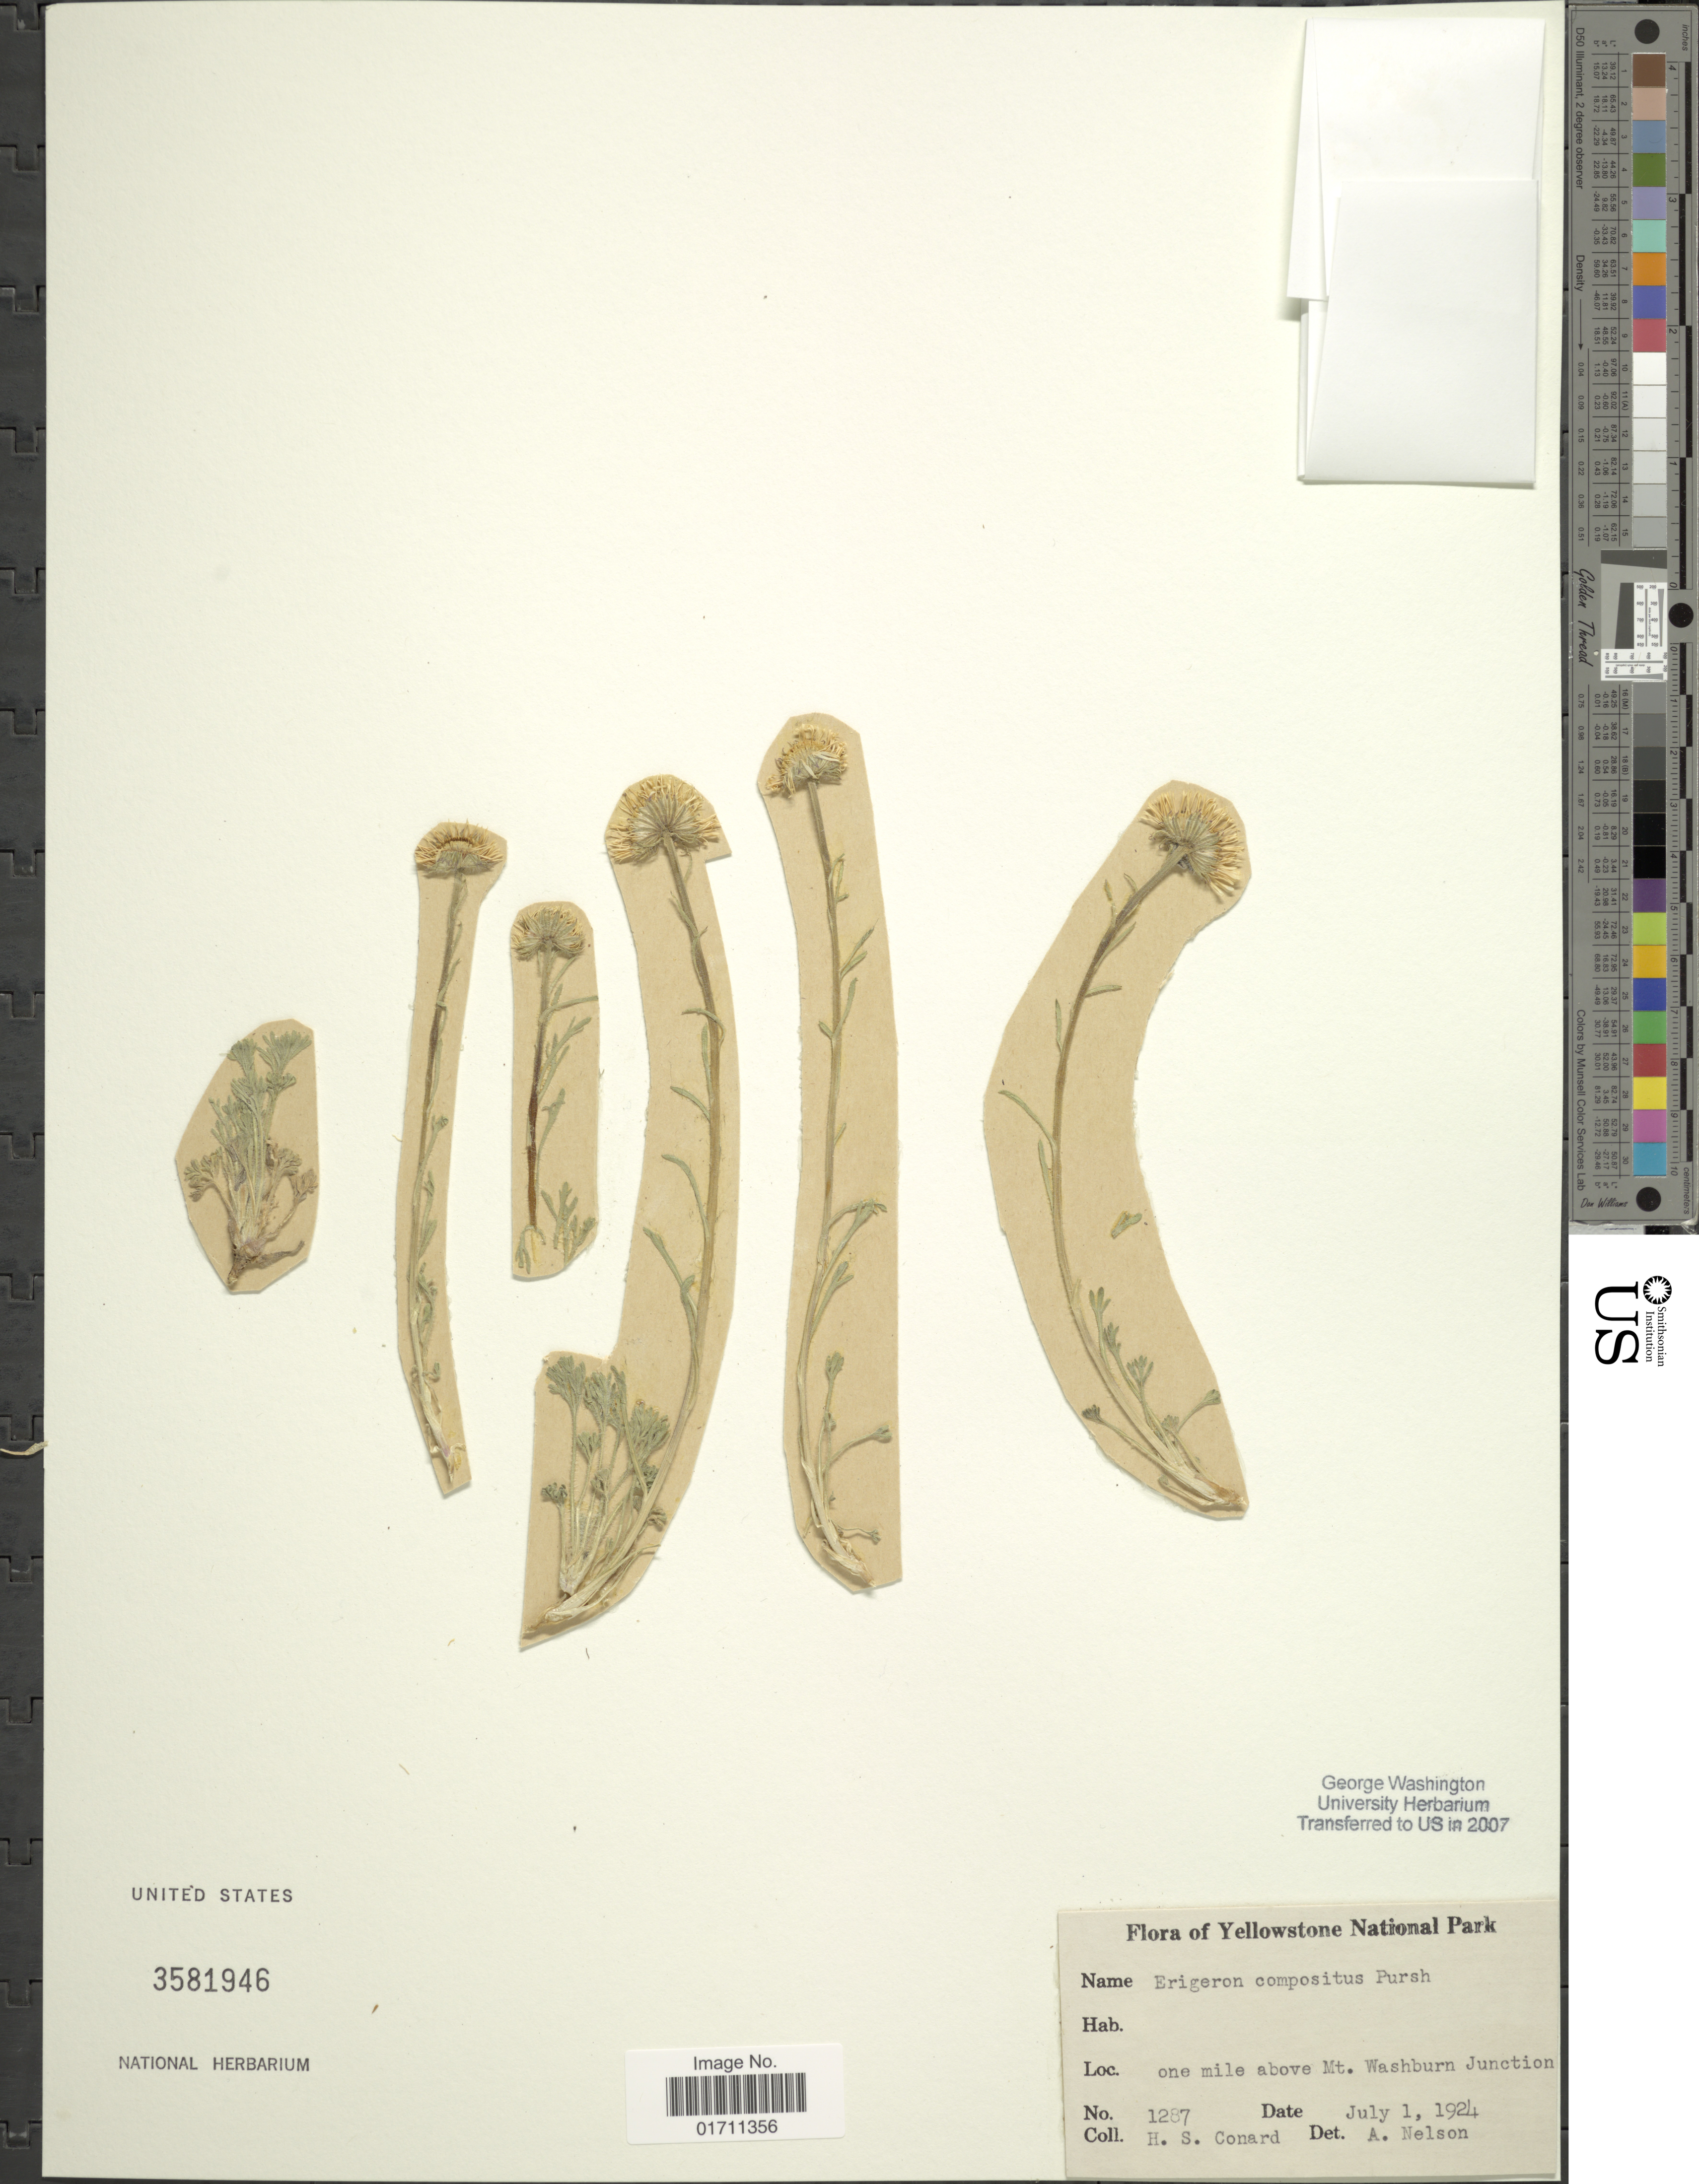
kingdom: Plantae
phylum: Tracheophyta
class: Magnoliopsida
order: Asterales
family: Asteraceae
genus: Erigeron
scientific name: Erigeron compositus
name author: Pursh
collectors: H. Conrad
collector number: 1287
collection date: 1924-07-01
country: United States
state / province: Wyoming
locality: Yellowstone National Park, one mile above Mt Washburn Junction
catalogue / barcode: US 3581946